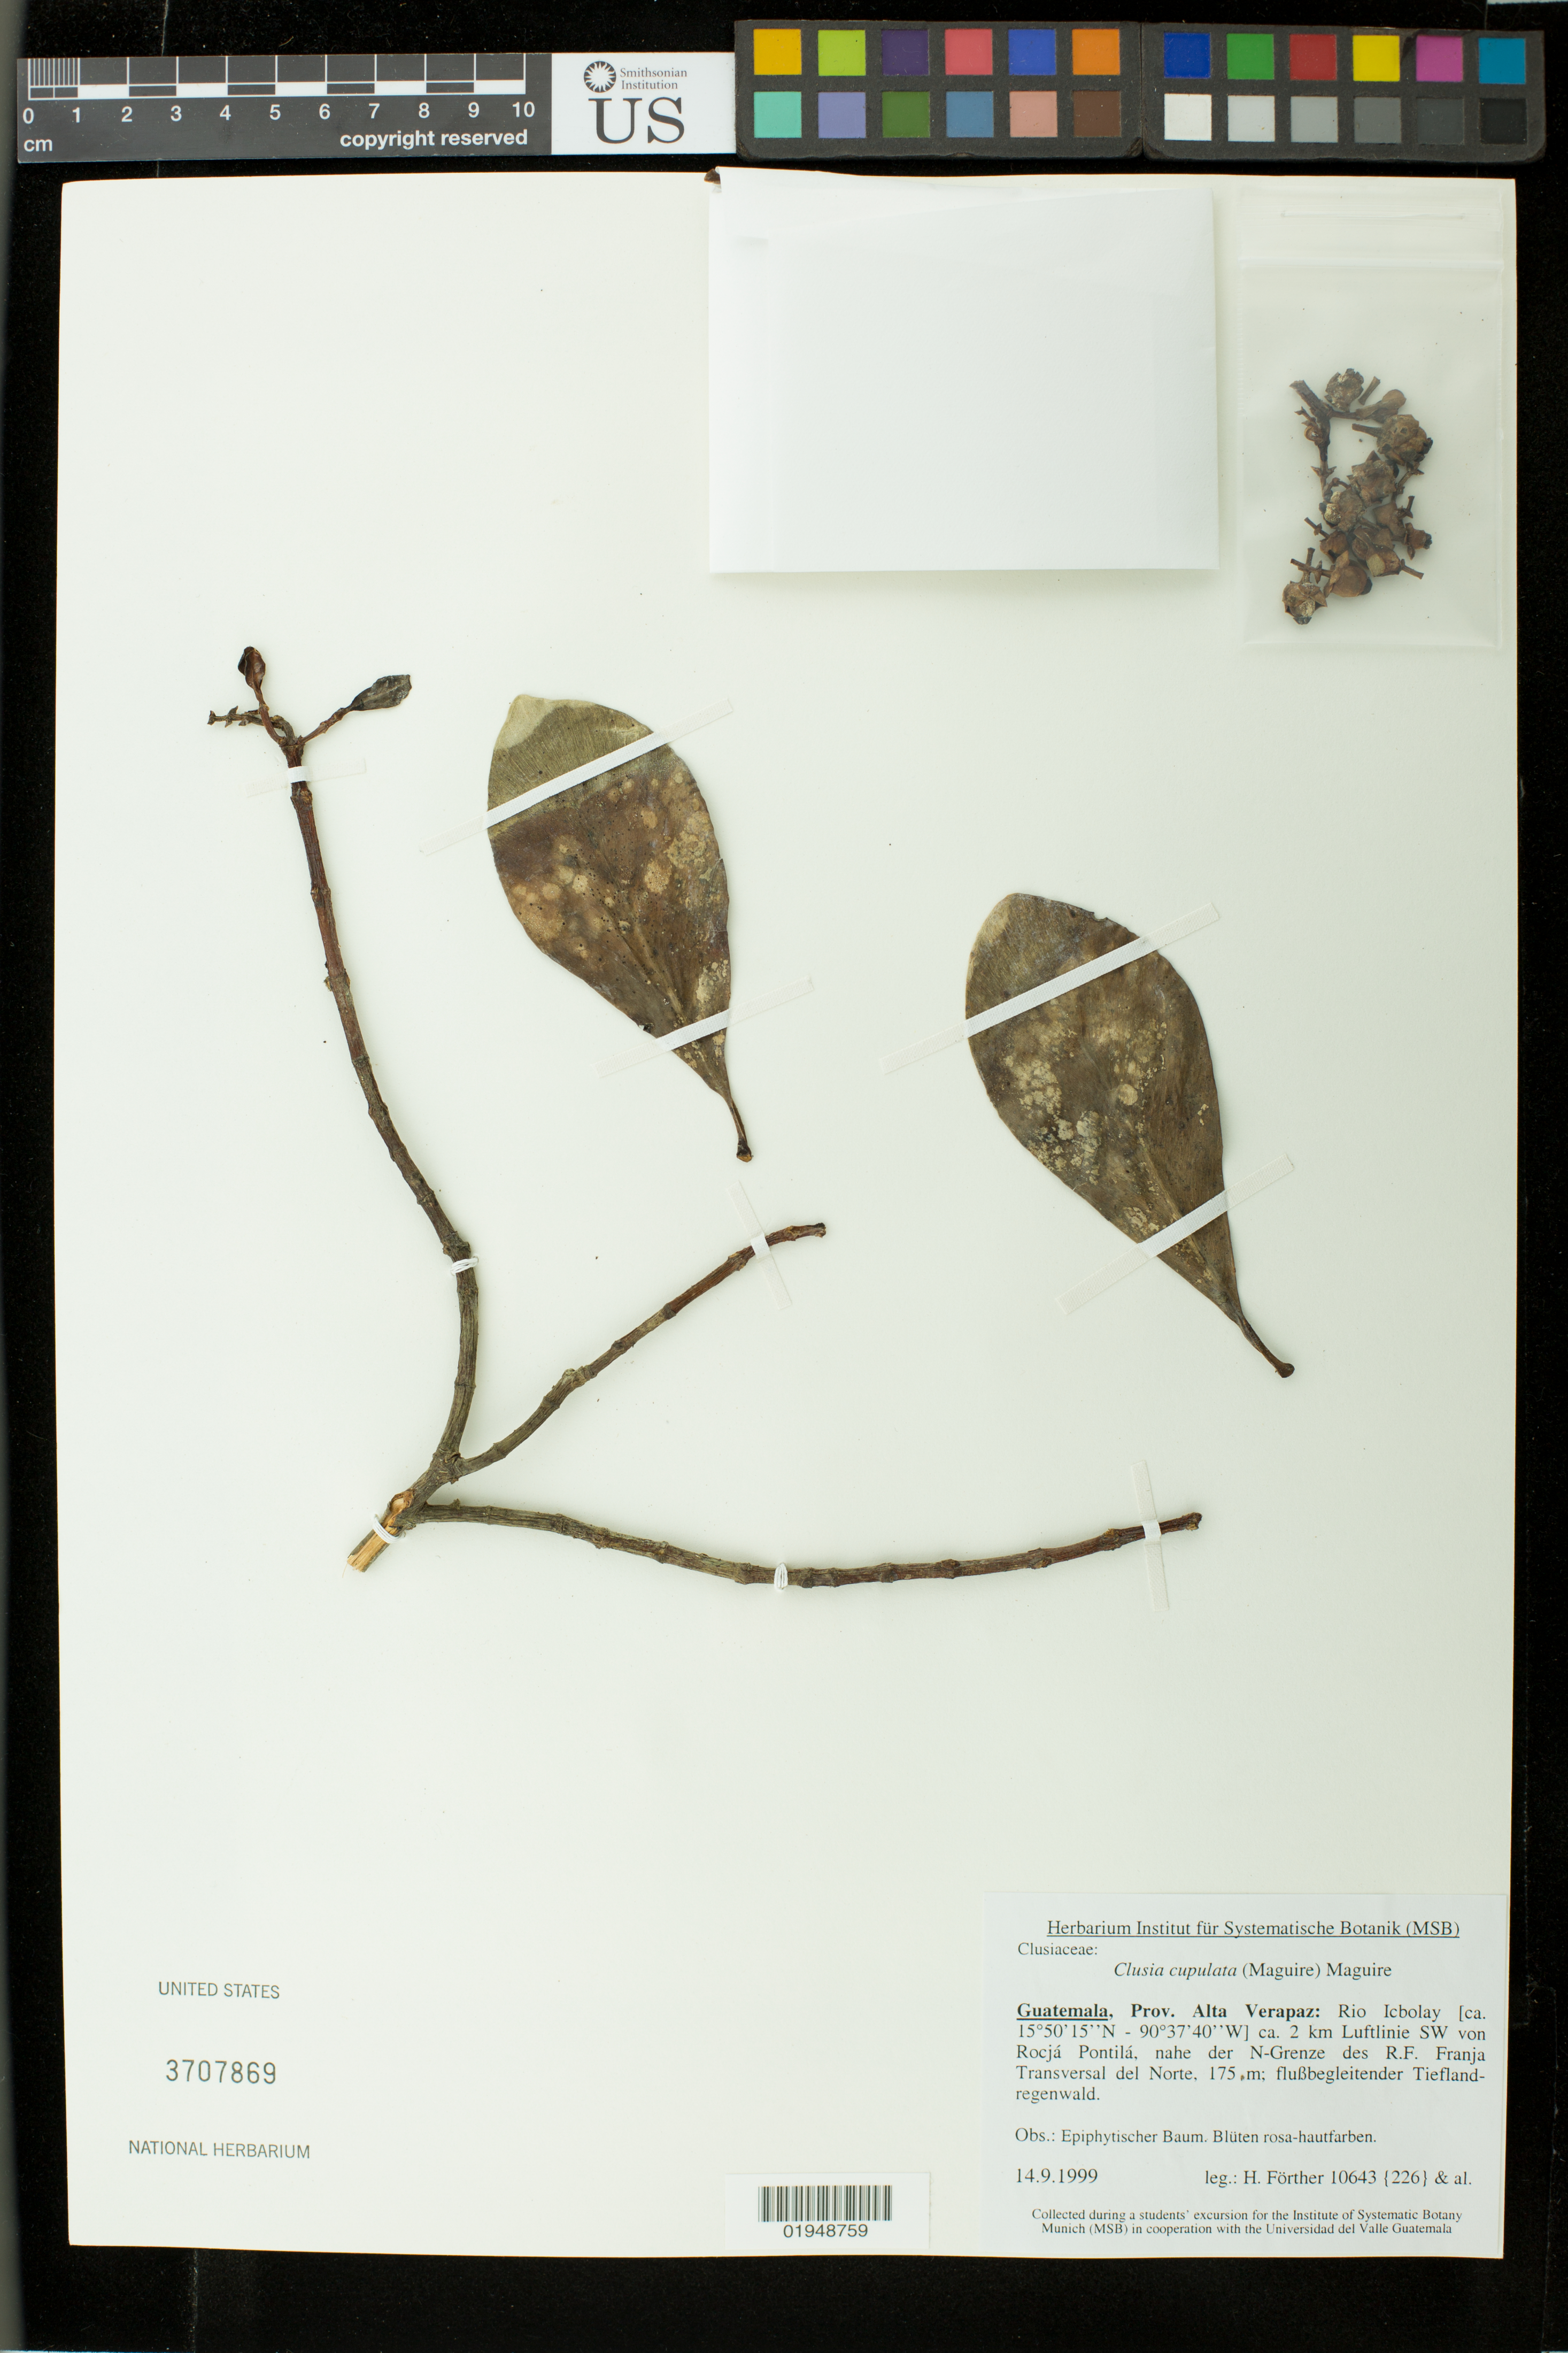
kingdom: Plantae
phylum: Tracheophyta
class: Magnoliopsida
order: Malpighiales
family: Clusiaceae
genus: Clusia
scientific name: Clusia cupulata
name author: Maguire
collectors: H. Förther & et al.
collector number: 10643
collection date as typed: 14.9.1999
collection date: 1999-09-14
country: Guatemala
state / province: Alta Verapaz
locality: Rio Icbolay, ca. 2 km Luftlinie SW von Rocjá Pontilá, nahe der N-Grenze des R.F. Franja Trasversal del Norte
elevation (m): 175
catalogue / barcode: US 3707869